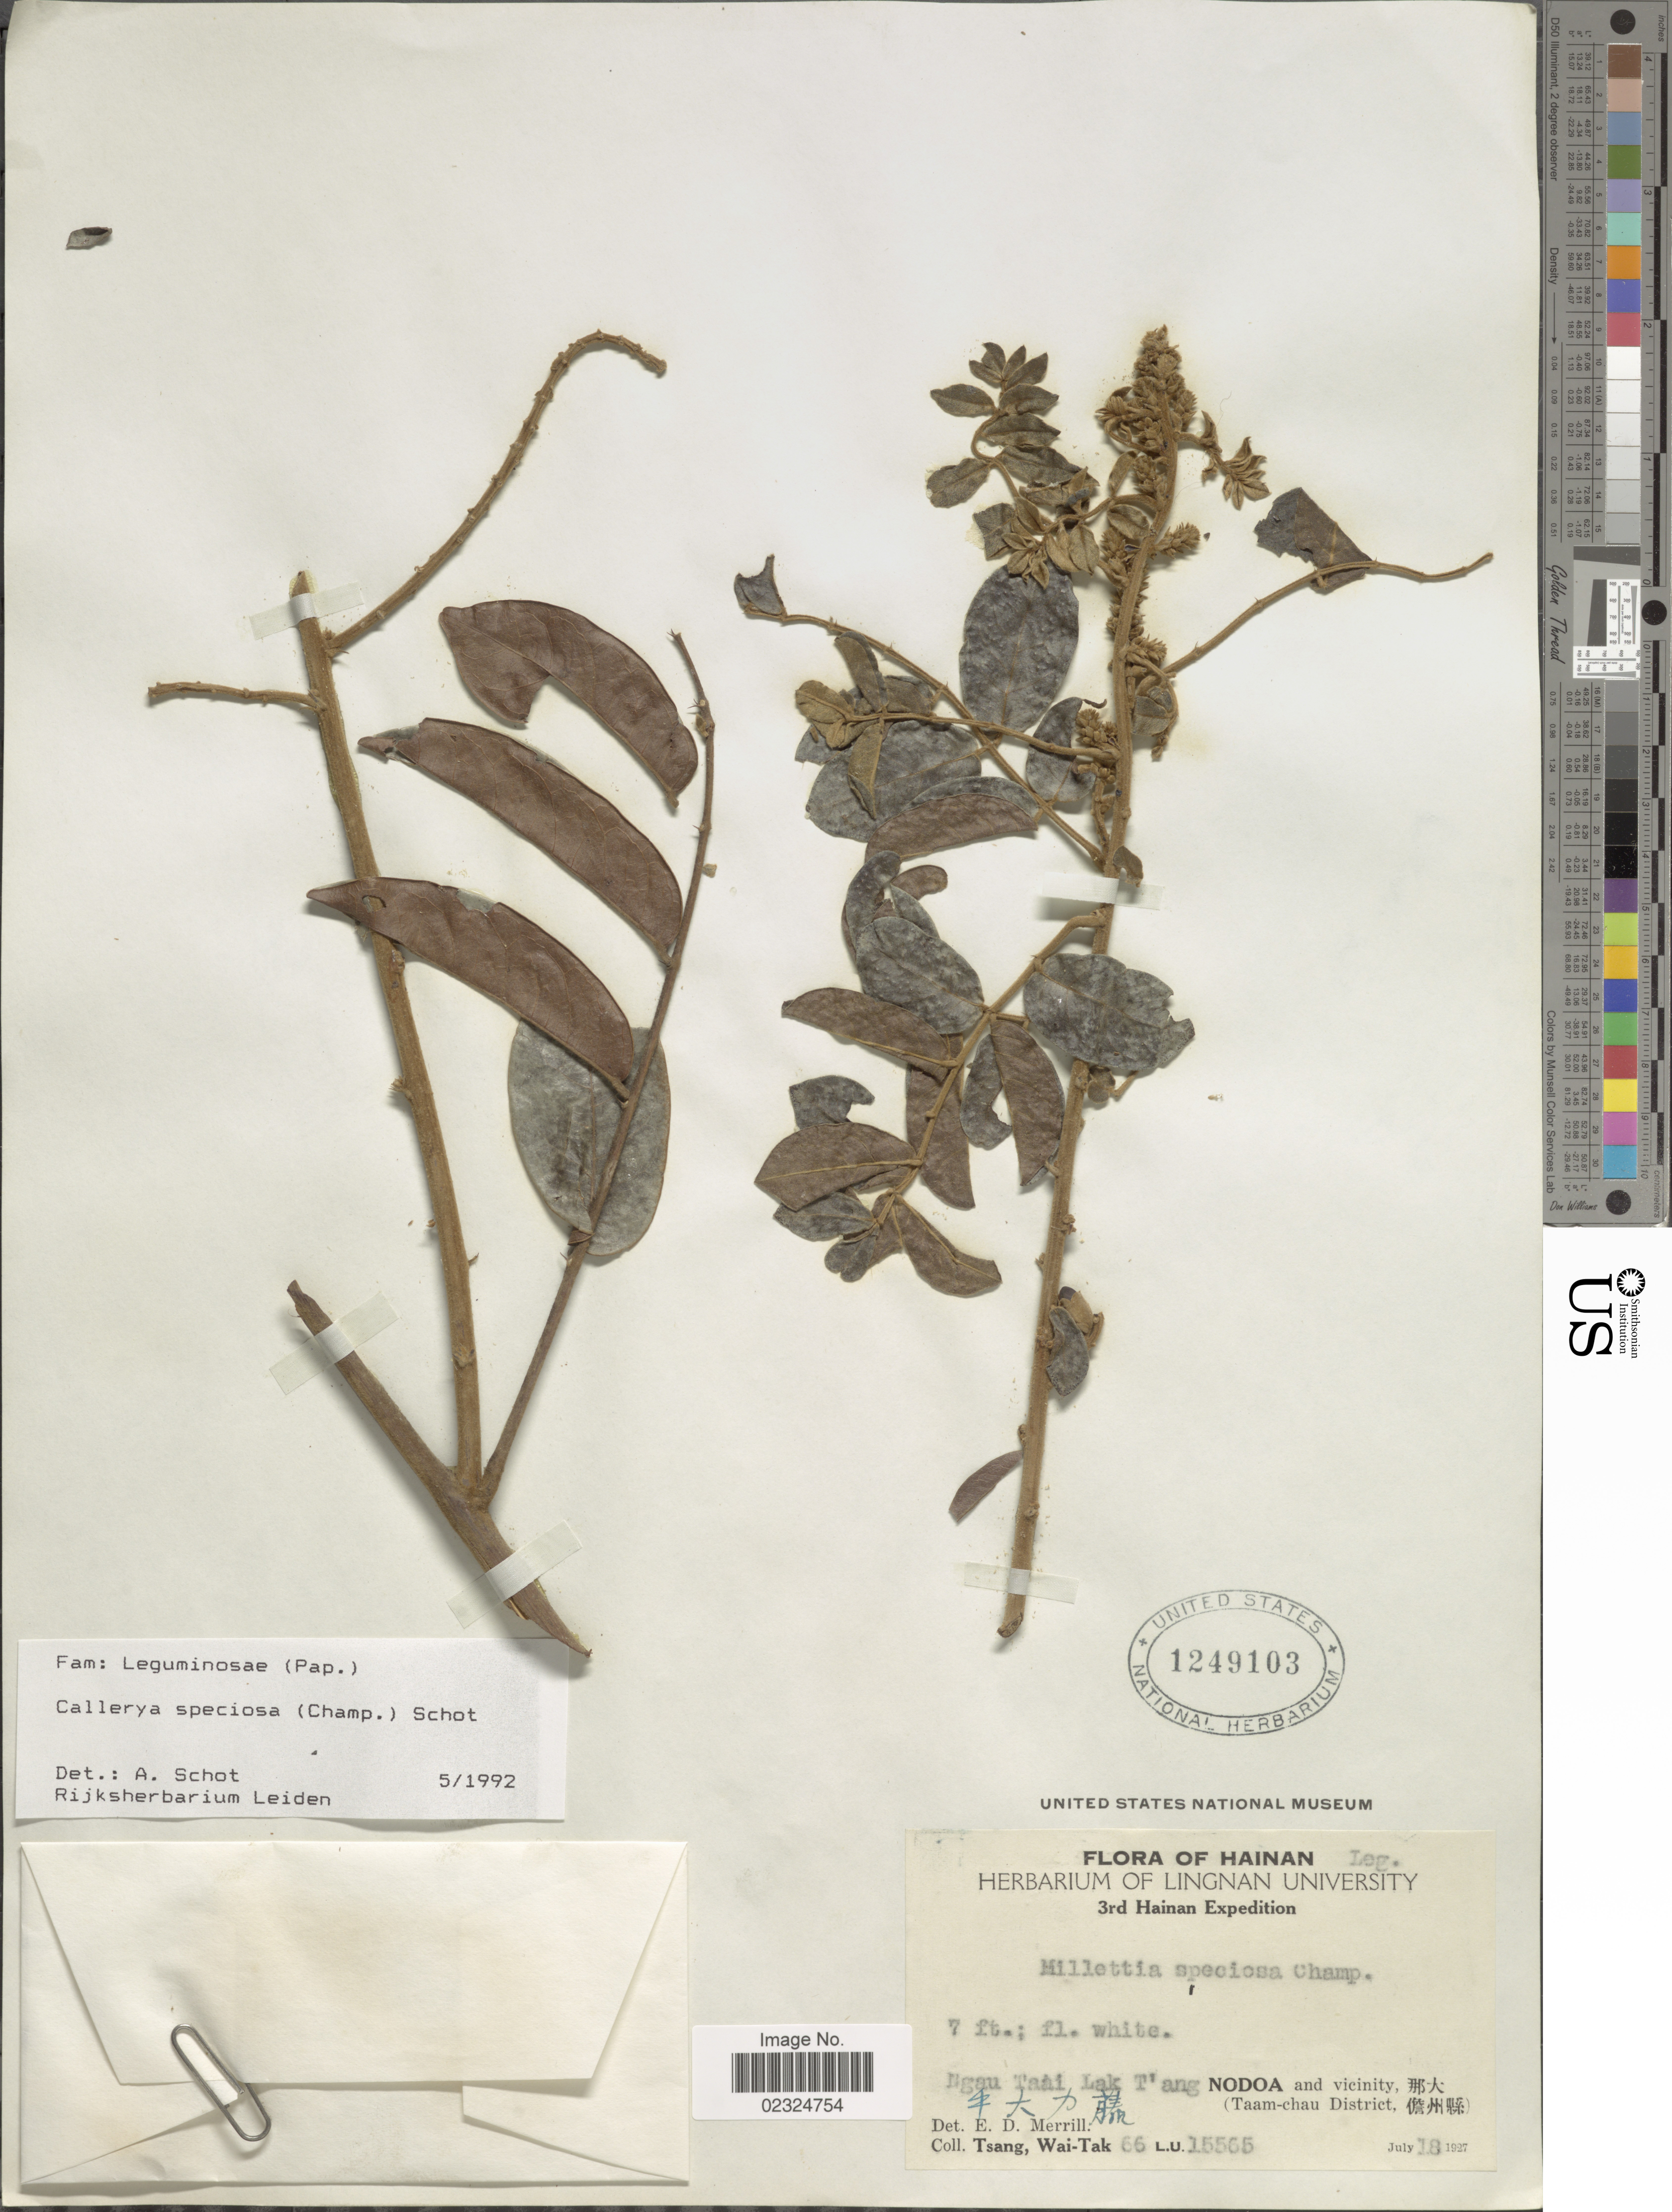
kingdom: Plantae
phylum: Tracheophyta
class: Magnoliopsida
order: Fabales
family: Fabaceae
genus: Nanhaia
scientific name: Nanhaia speciosa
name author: (Champ. ex Benth.) J. Compton & Schrire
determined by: Strong, Mark T., (BOT), Smithsonian Institution - National Museum of Natural History (UNITED STATES)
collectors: W. T. Tsang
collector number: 66L.U. 15565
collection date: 1927-07-18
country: China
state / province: Hainan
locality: Ngau Taai Lak T'ang Nodoa and vicinity (Taam-chau District)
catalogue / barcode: US 1249103